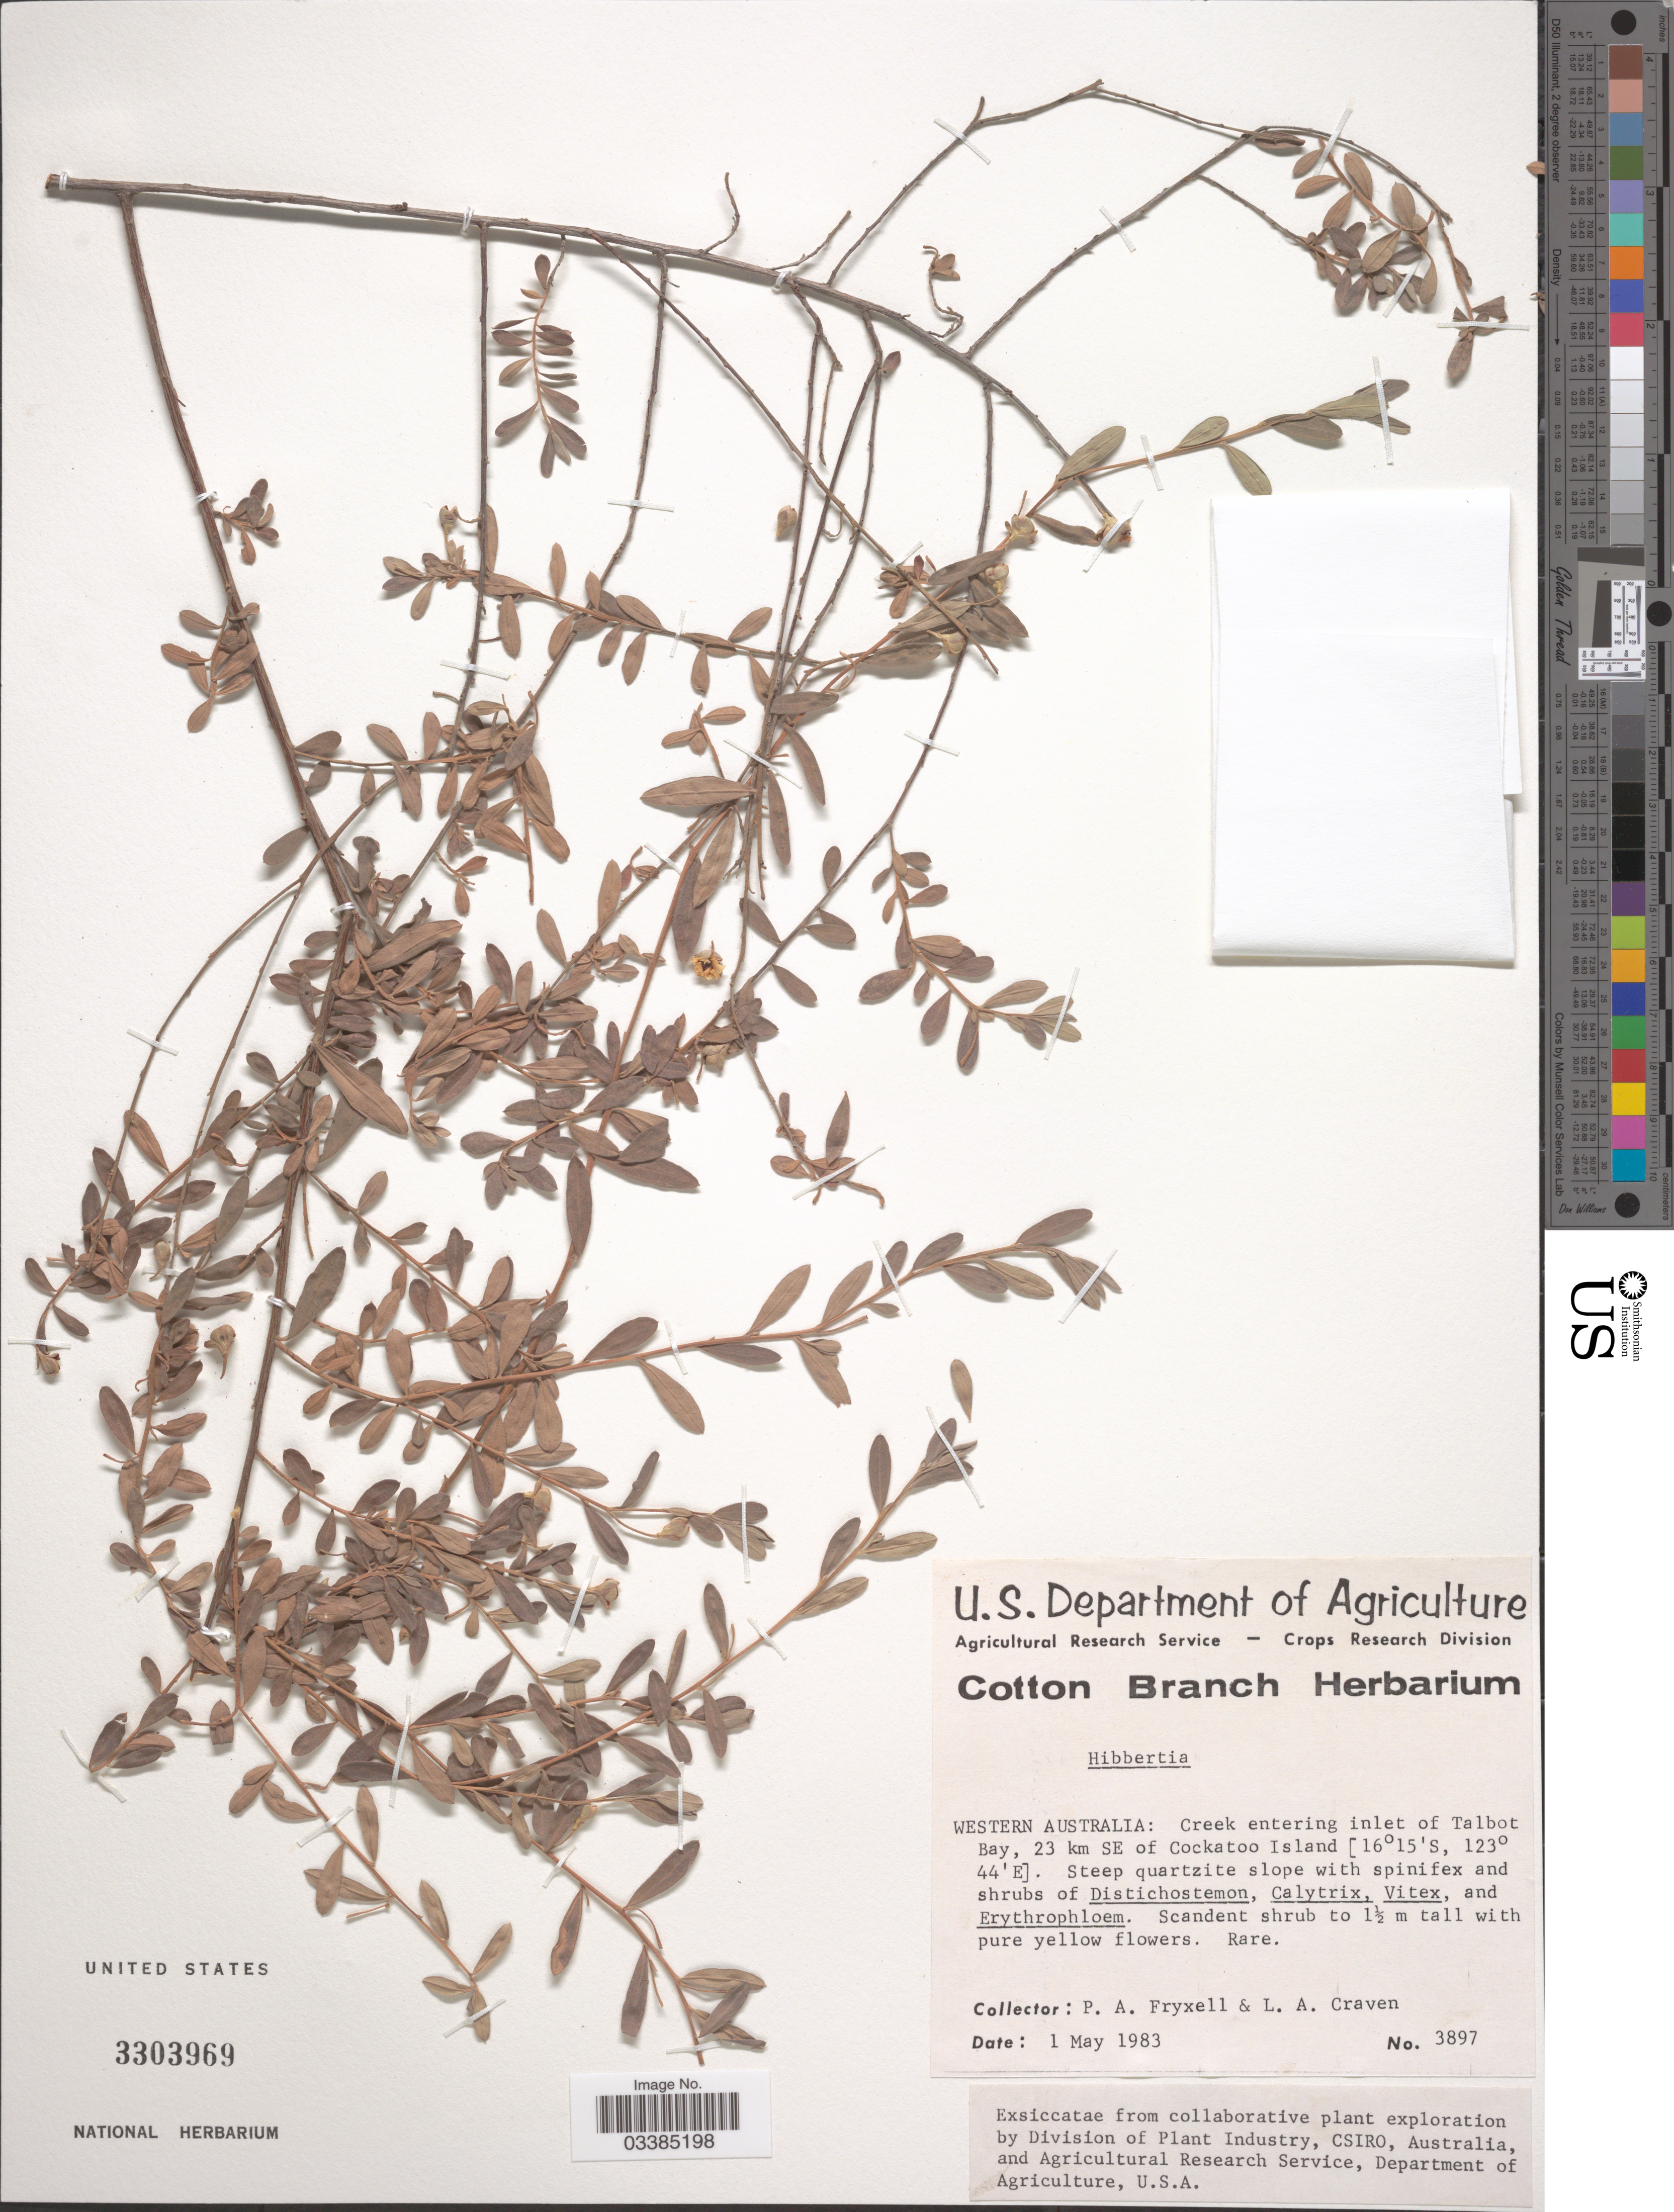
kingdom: Plantae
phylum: Tracheophyta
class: Magnoliopsida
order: Dilleniales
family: Dilleniaceae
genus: Hibbertia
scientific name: Hibbertia sp.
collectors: P. A. Fryxell & L. A. Craven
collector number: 3897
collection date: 1983-05-01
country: Australia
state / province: Western Australia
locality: Creek entering inlet of Talbot Bay, 23 km SE of Cockatoo Island.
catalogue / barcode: US 3303969